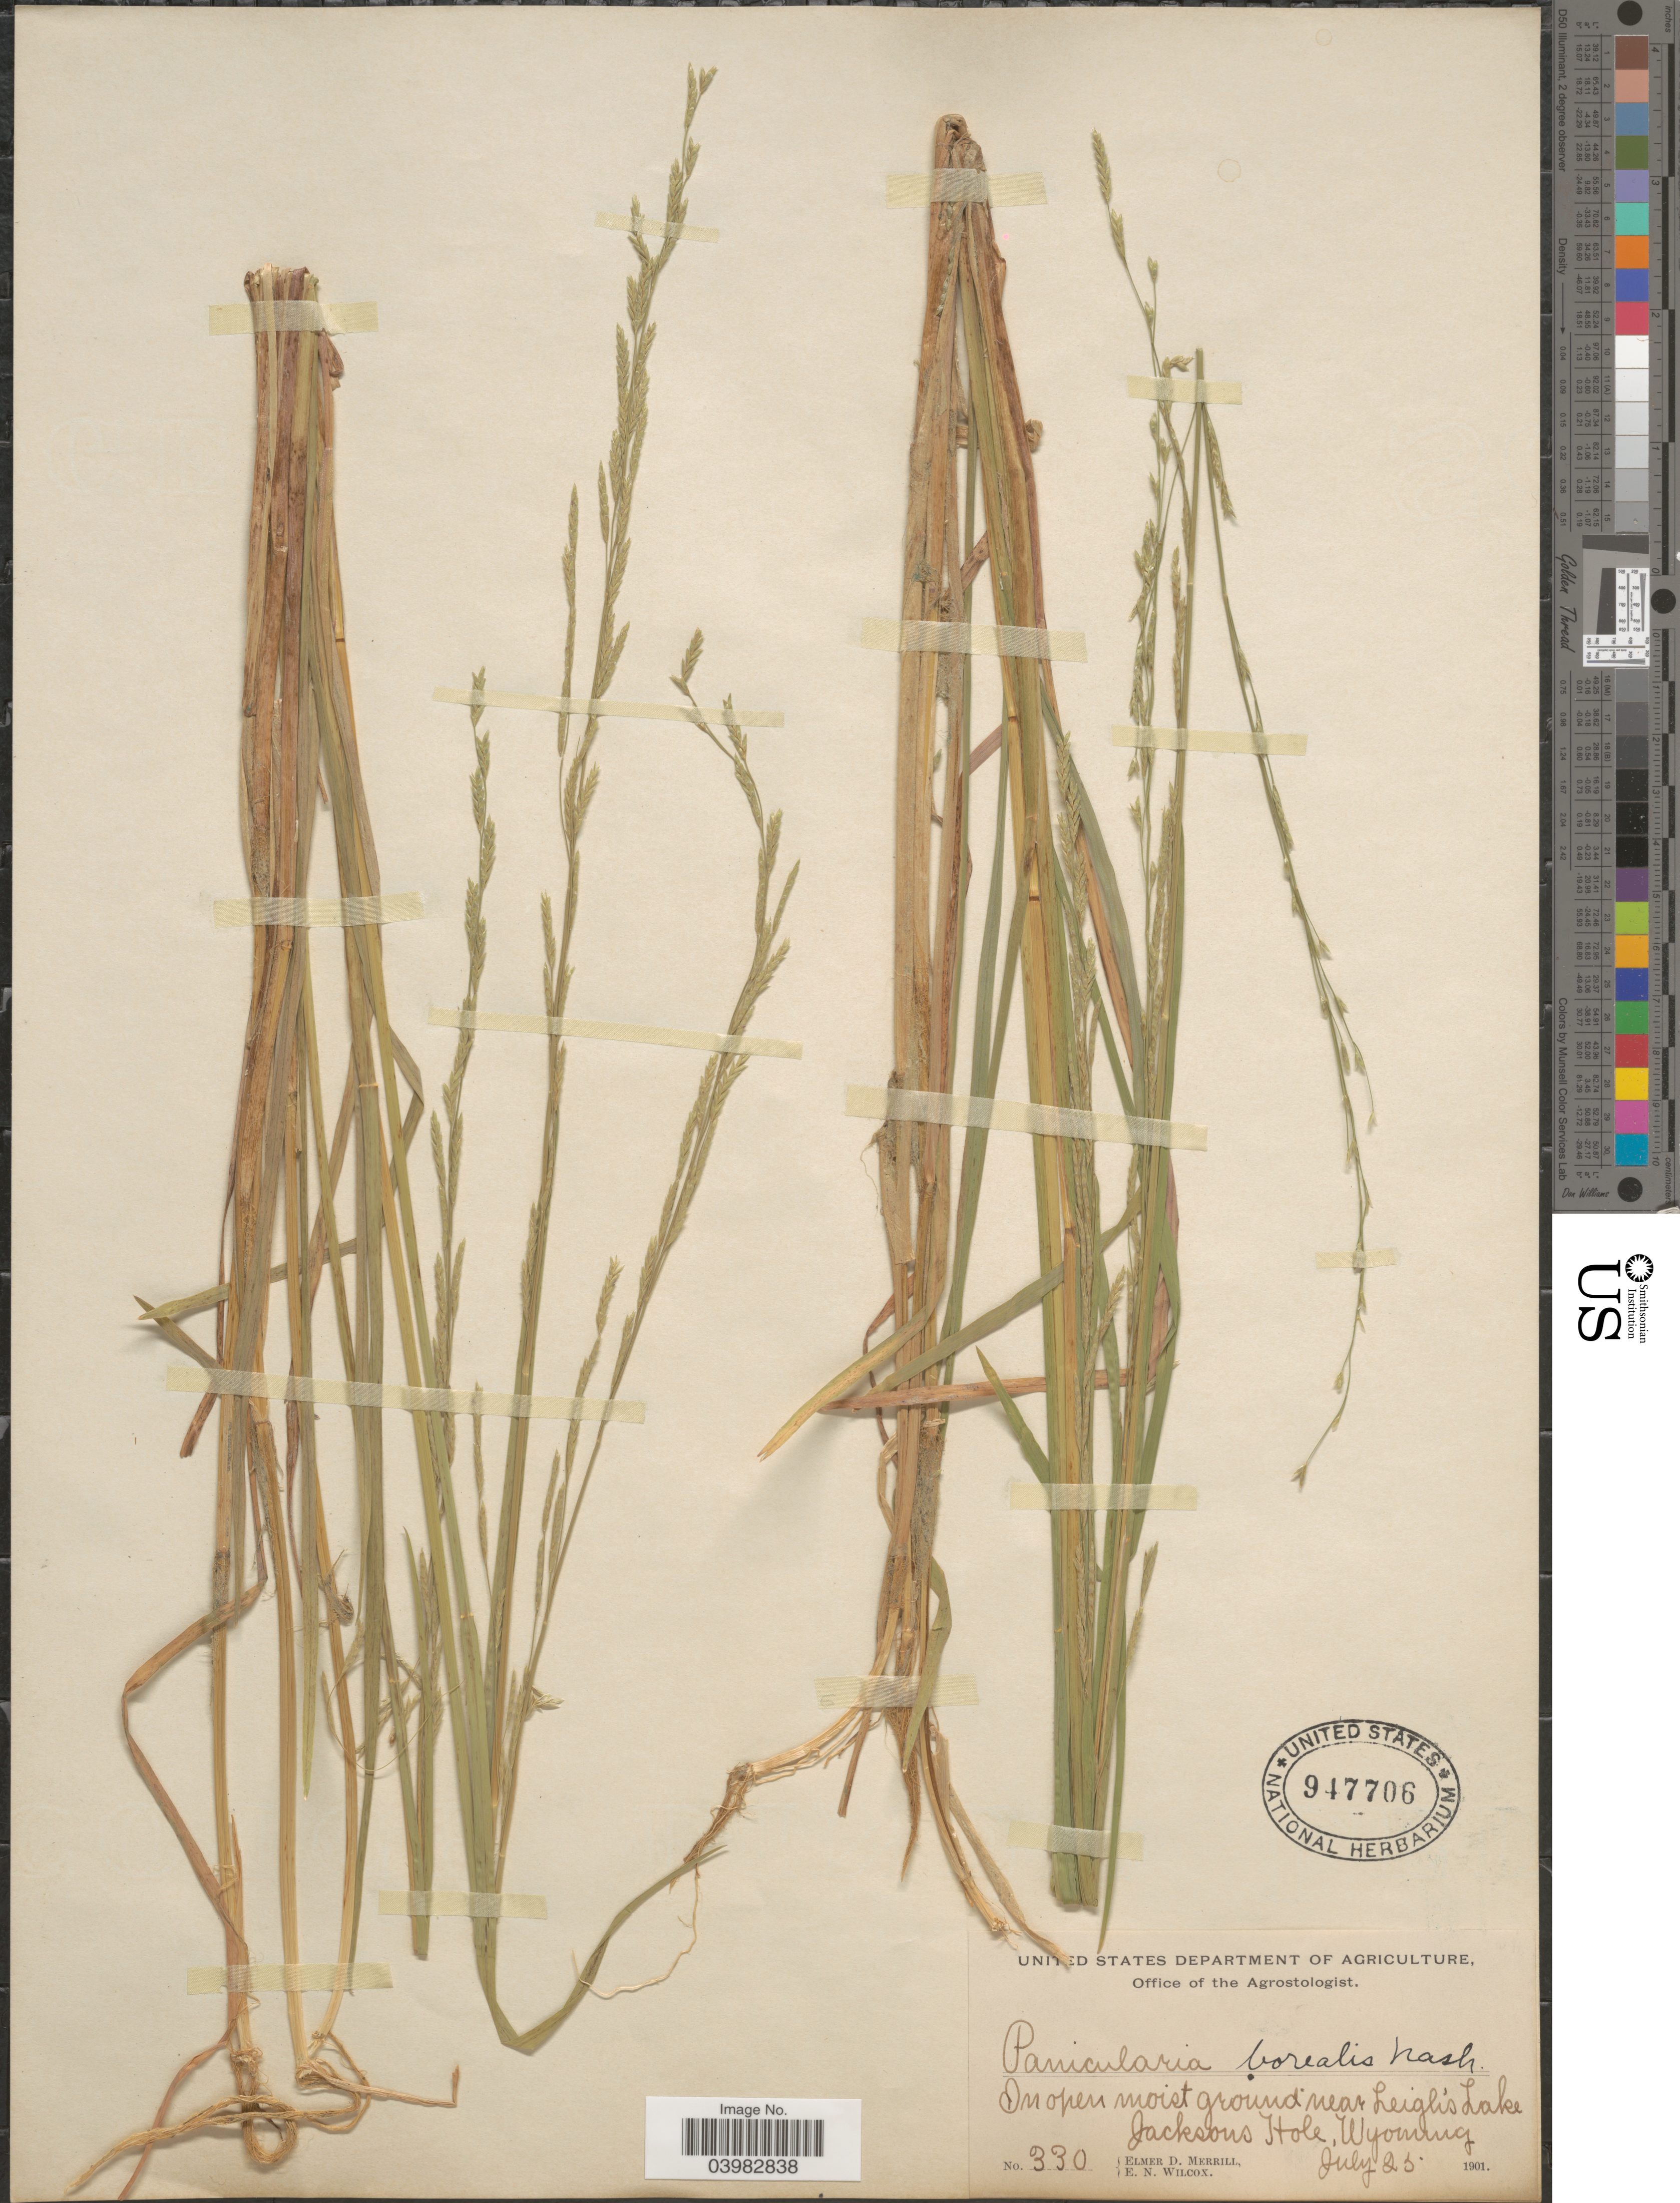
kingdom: Plantae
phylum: Tracheophyta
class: Liliopsida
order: Poales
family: Poaceae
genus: Glyceria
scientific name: Glyceria borealis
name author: (Nash) Batchelder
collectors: E. D. Merrill & E. Wilcox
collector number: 330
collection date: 1901-07-25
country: United States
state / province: Wyoming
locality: Near Leigh's Lake, Jacksons Hole.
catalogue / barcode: US 947706